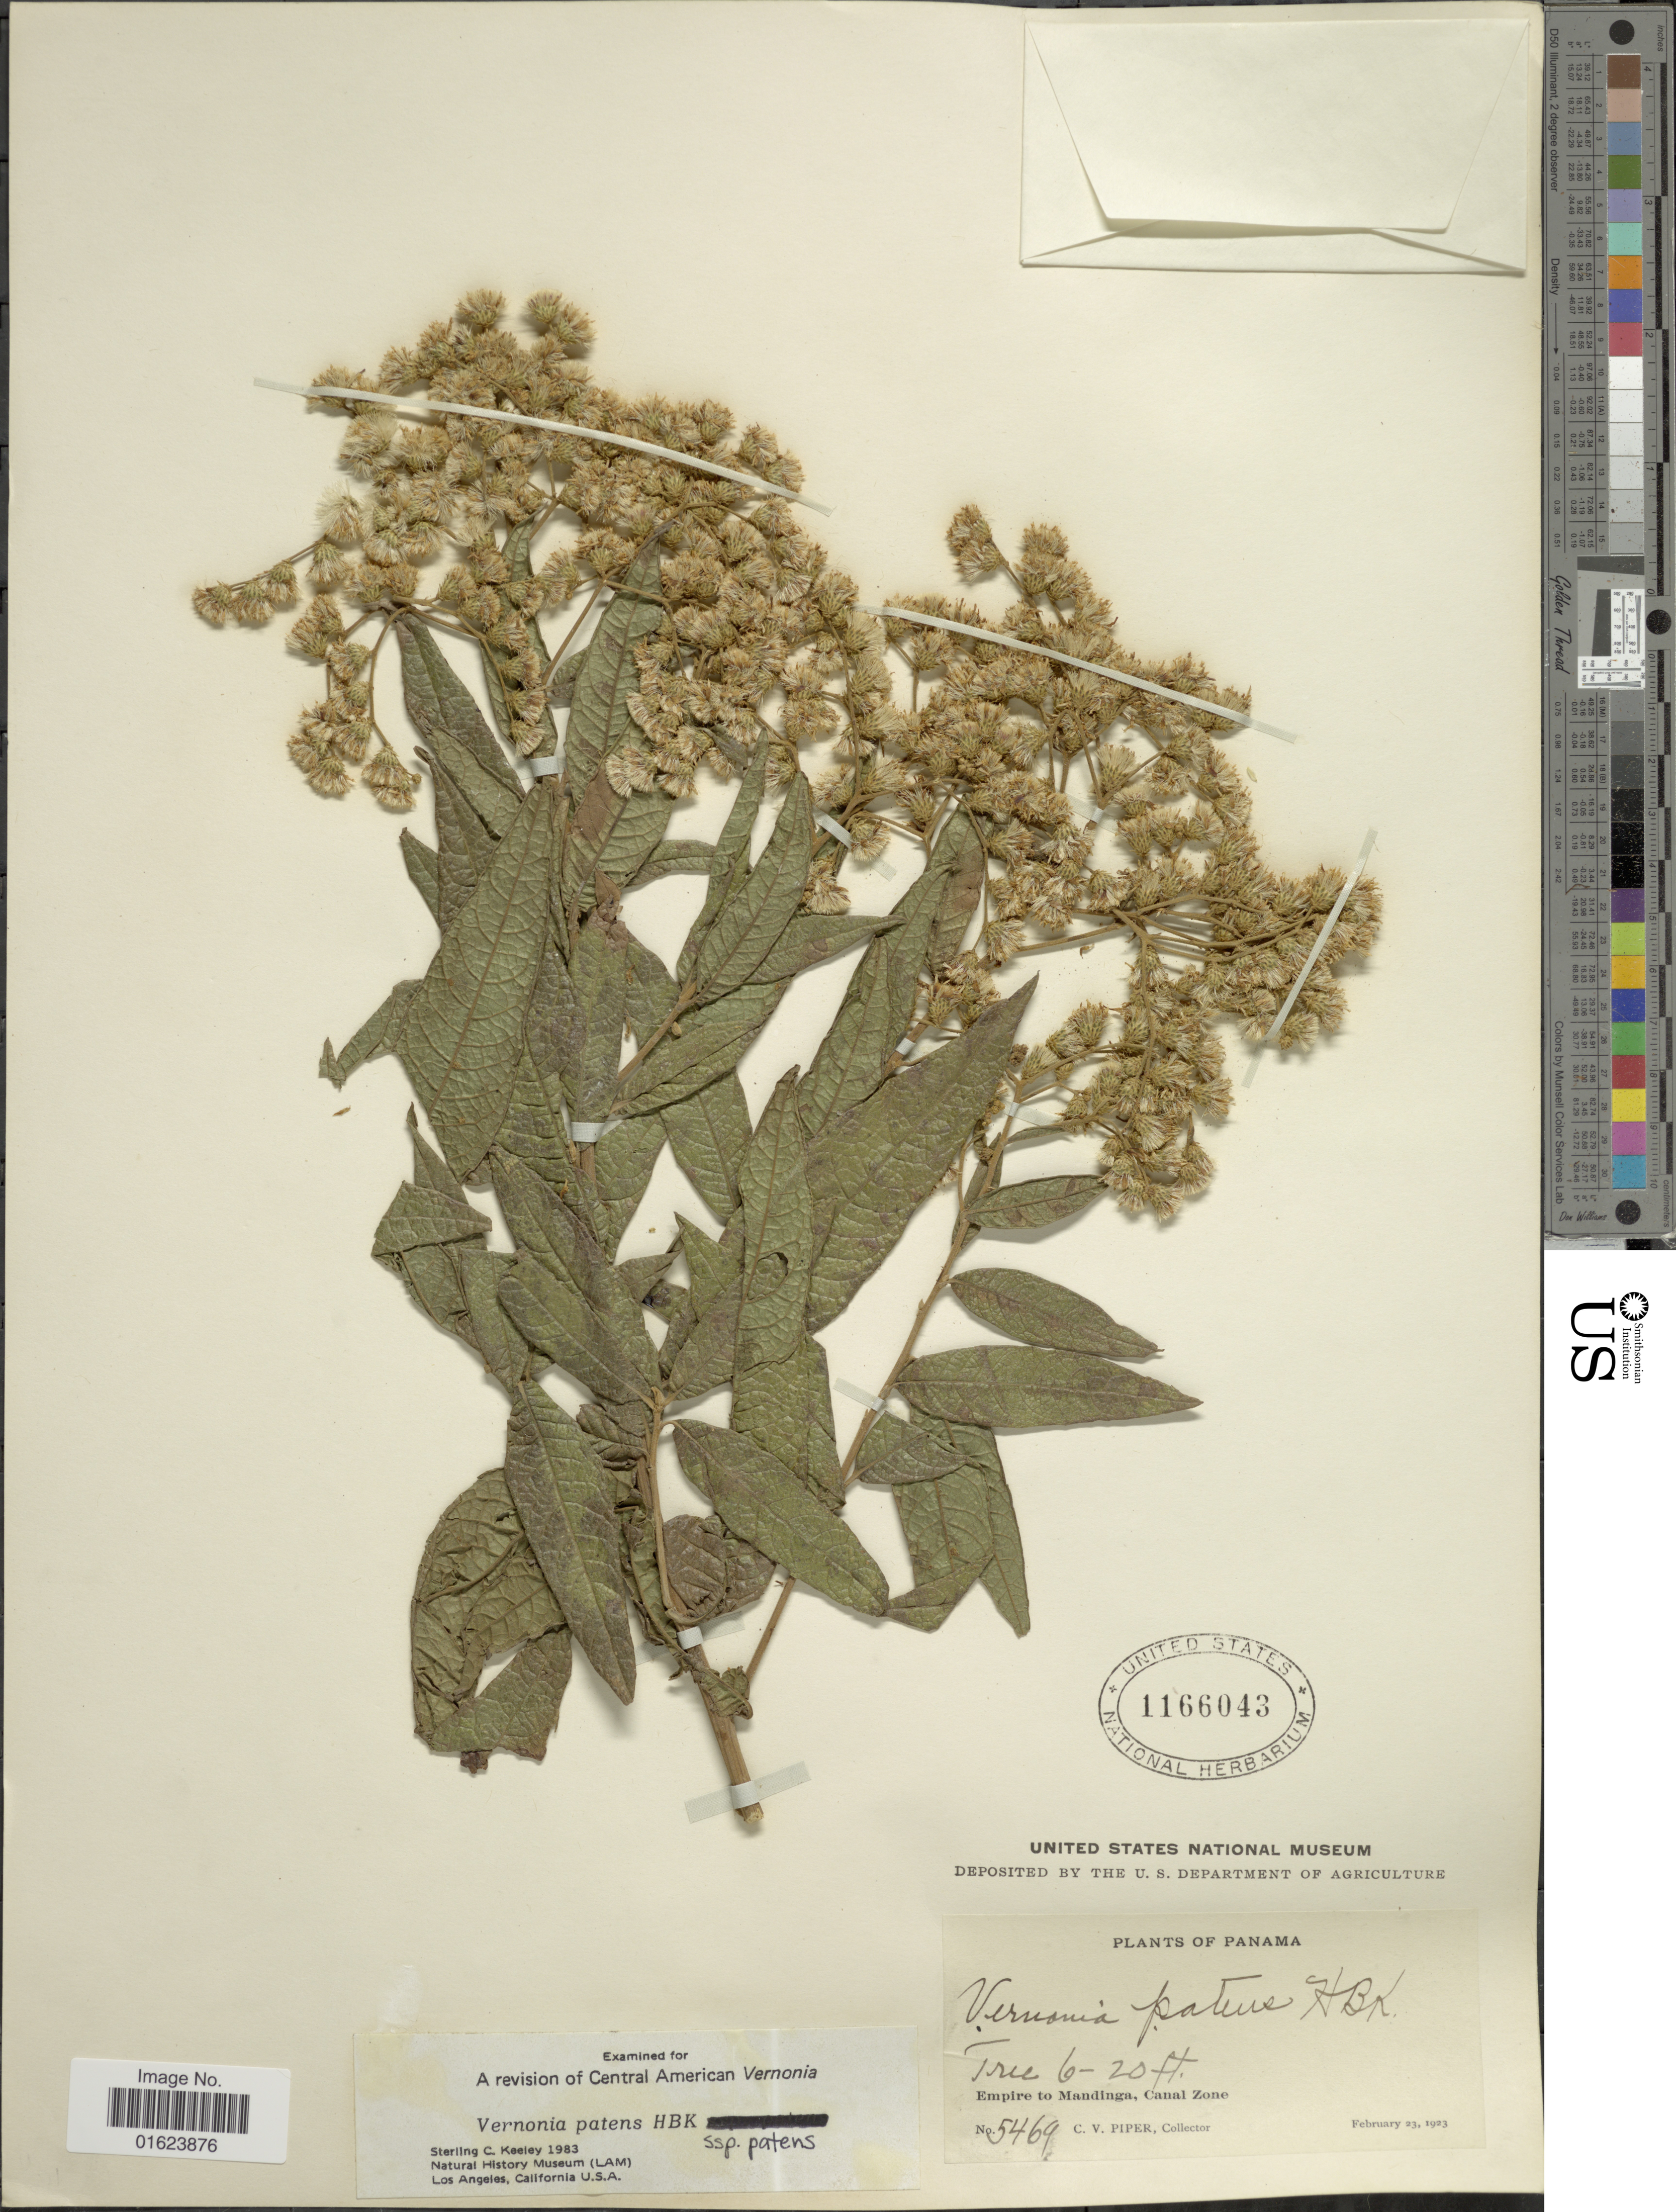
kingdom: Plantae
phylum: Tracheophyta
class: Magnoliopsida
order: Asterales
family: Asteraceae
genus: Vernonanthura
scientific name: Vernonanthura patens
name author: (Kunth) H. Rob.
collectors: C. V. Piper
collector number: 5469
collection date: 1923-02-23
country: Panama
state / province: Colón / Panamá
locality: Empire to Mandinga, Canal Zone.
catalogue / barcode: US 1166043